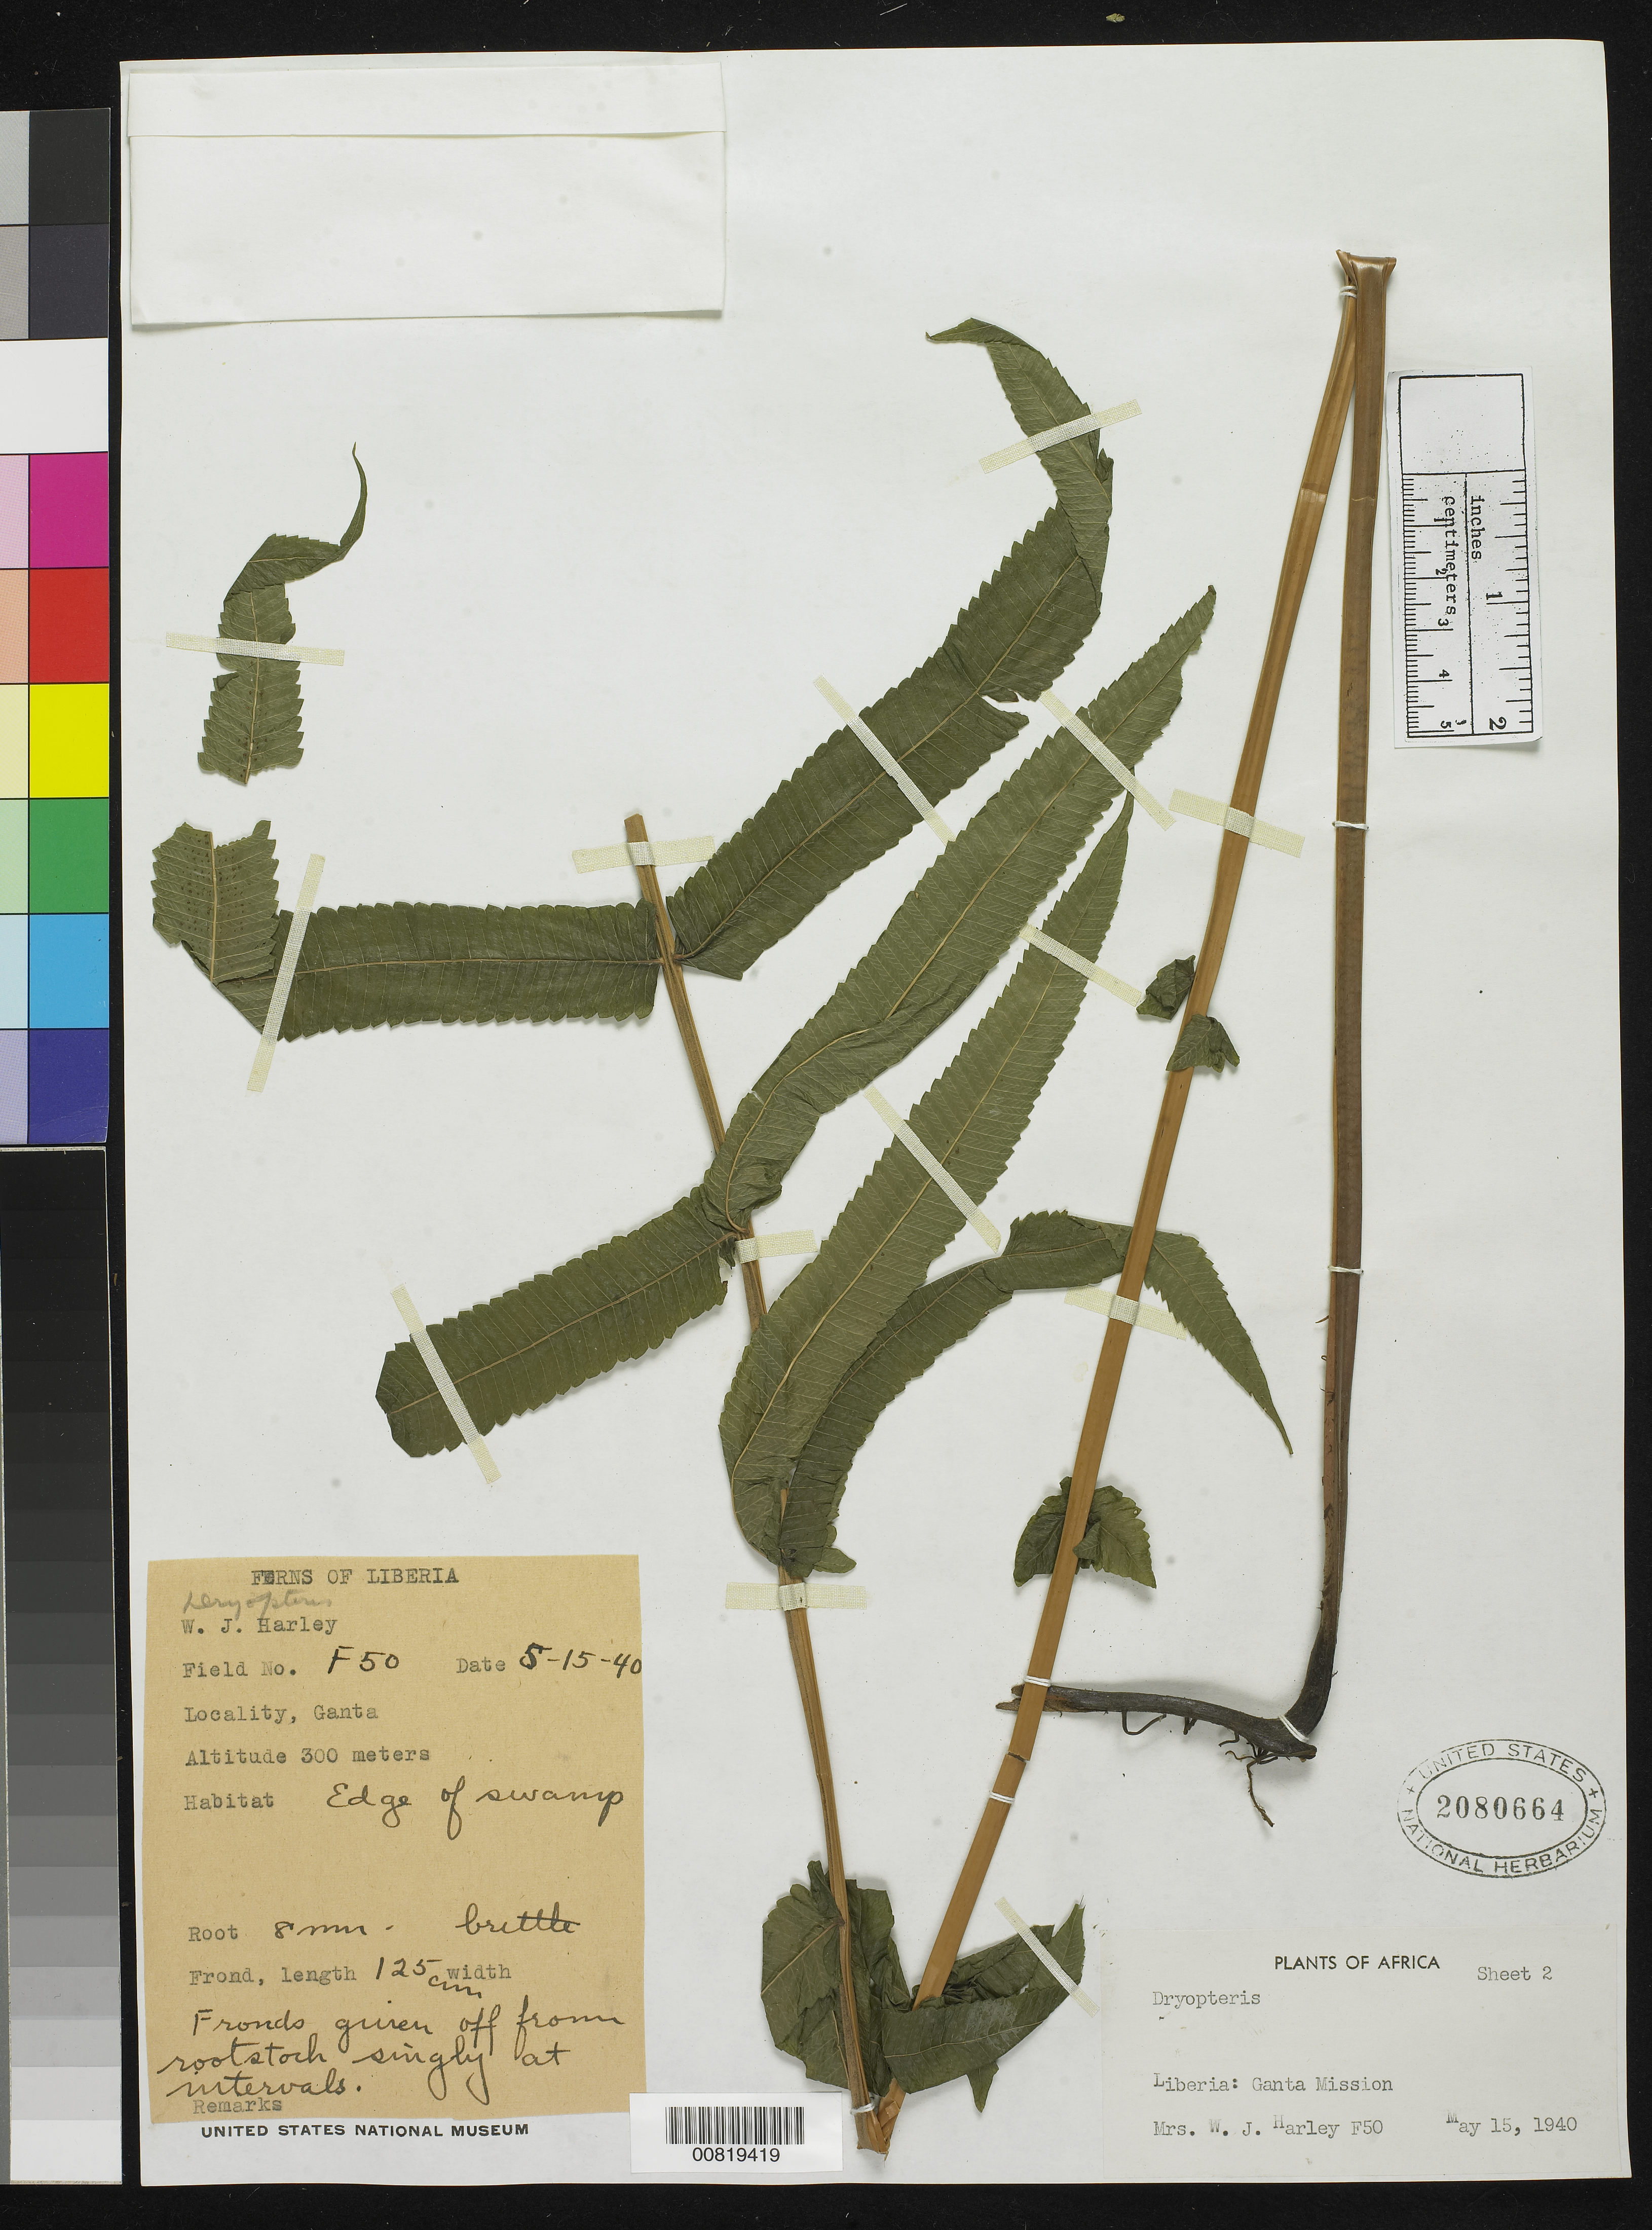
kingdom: Plantae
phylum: Tracheophyta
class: Polypodiopsida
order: Polypodiales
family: Thelypteridaceae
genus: Pneumatopteris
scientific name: Pneumatopteris afra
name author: (Christ) Holttum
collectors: W. Harley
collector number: F 50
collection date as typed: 15 May 1940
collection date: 1940-05-15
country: Liberia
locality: Ganta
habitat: Swamp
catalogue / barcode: US 2080664